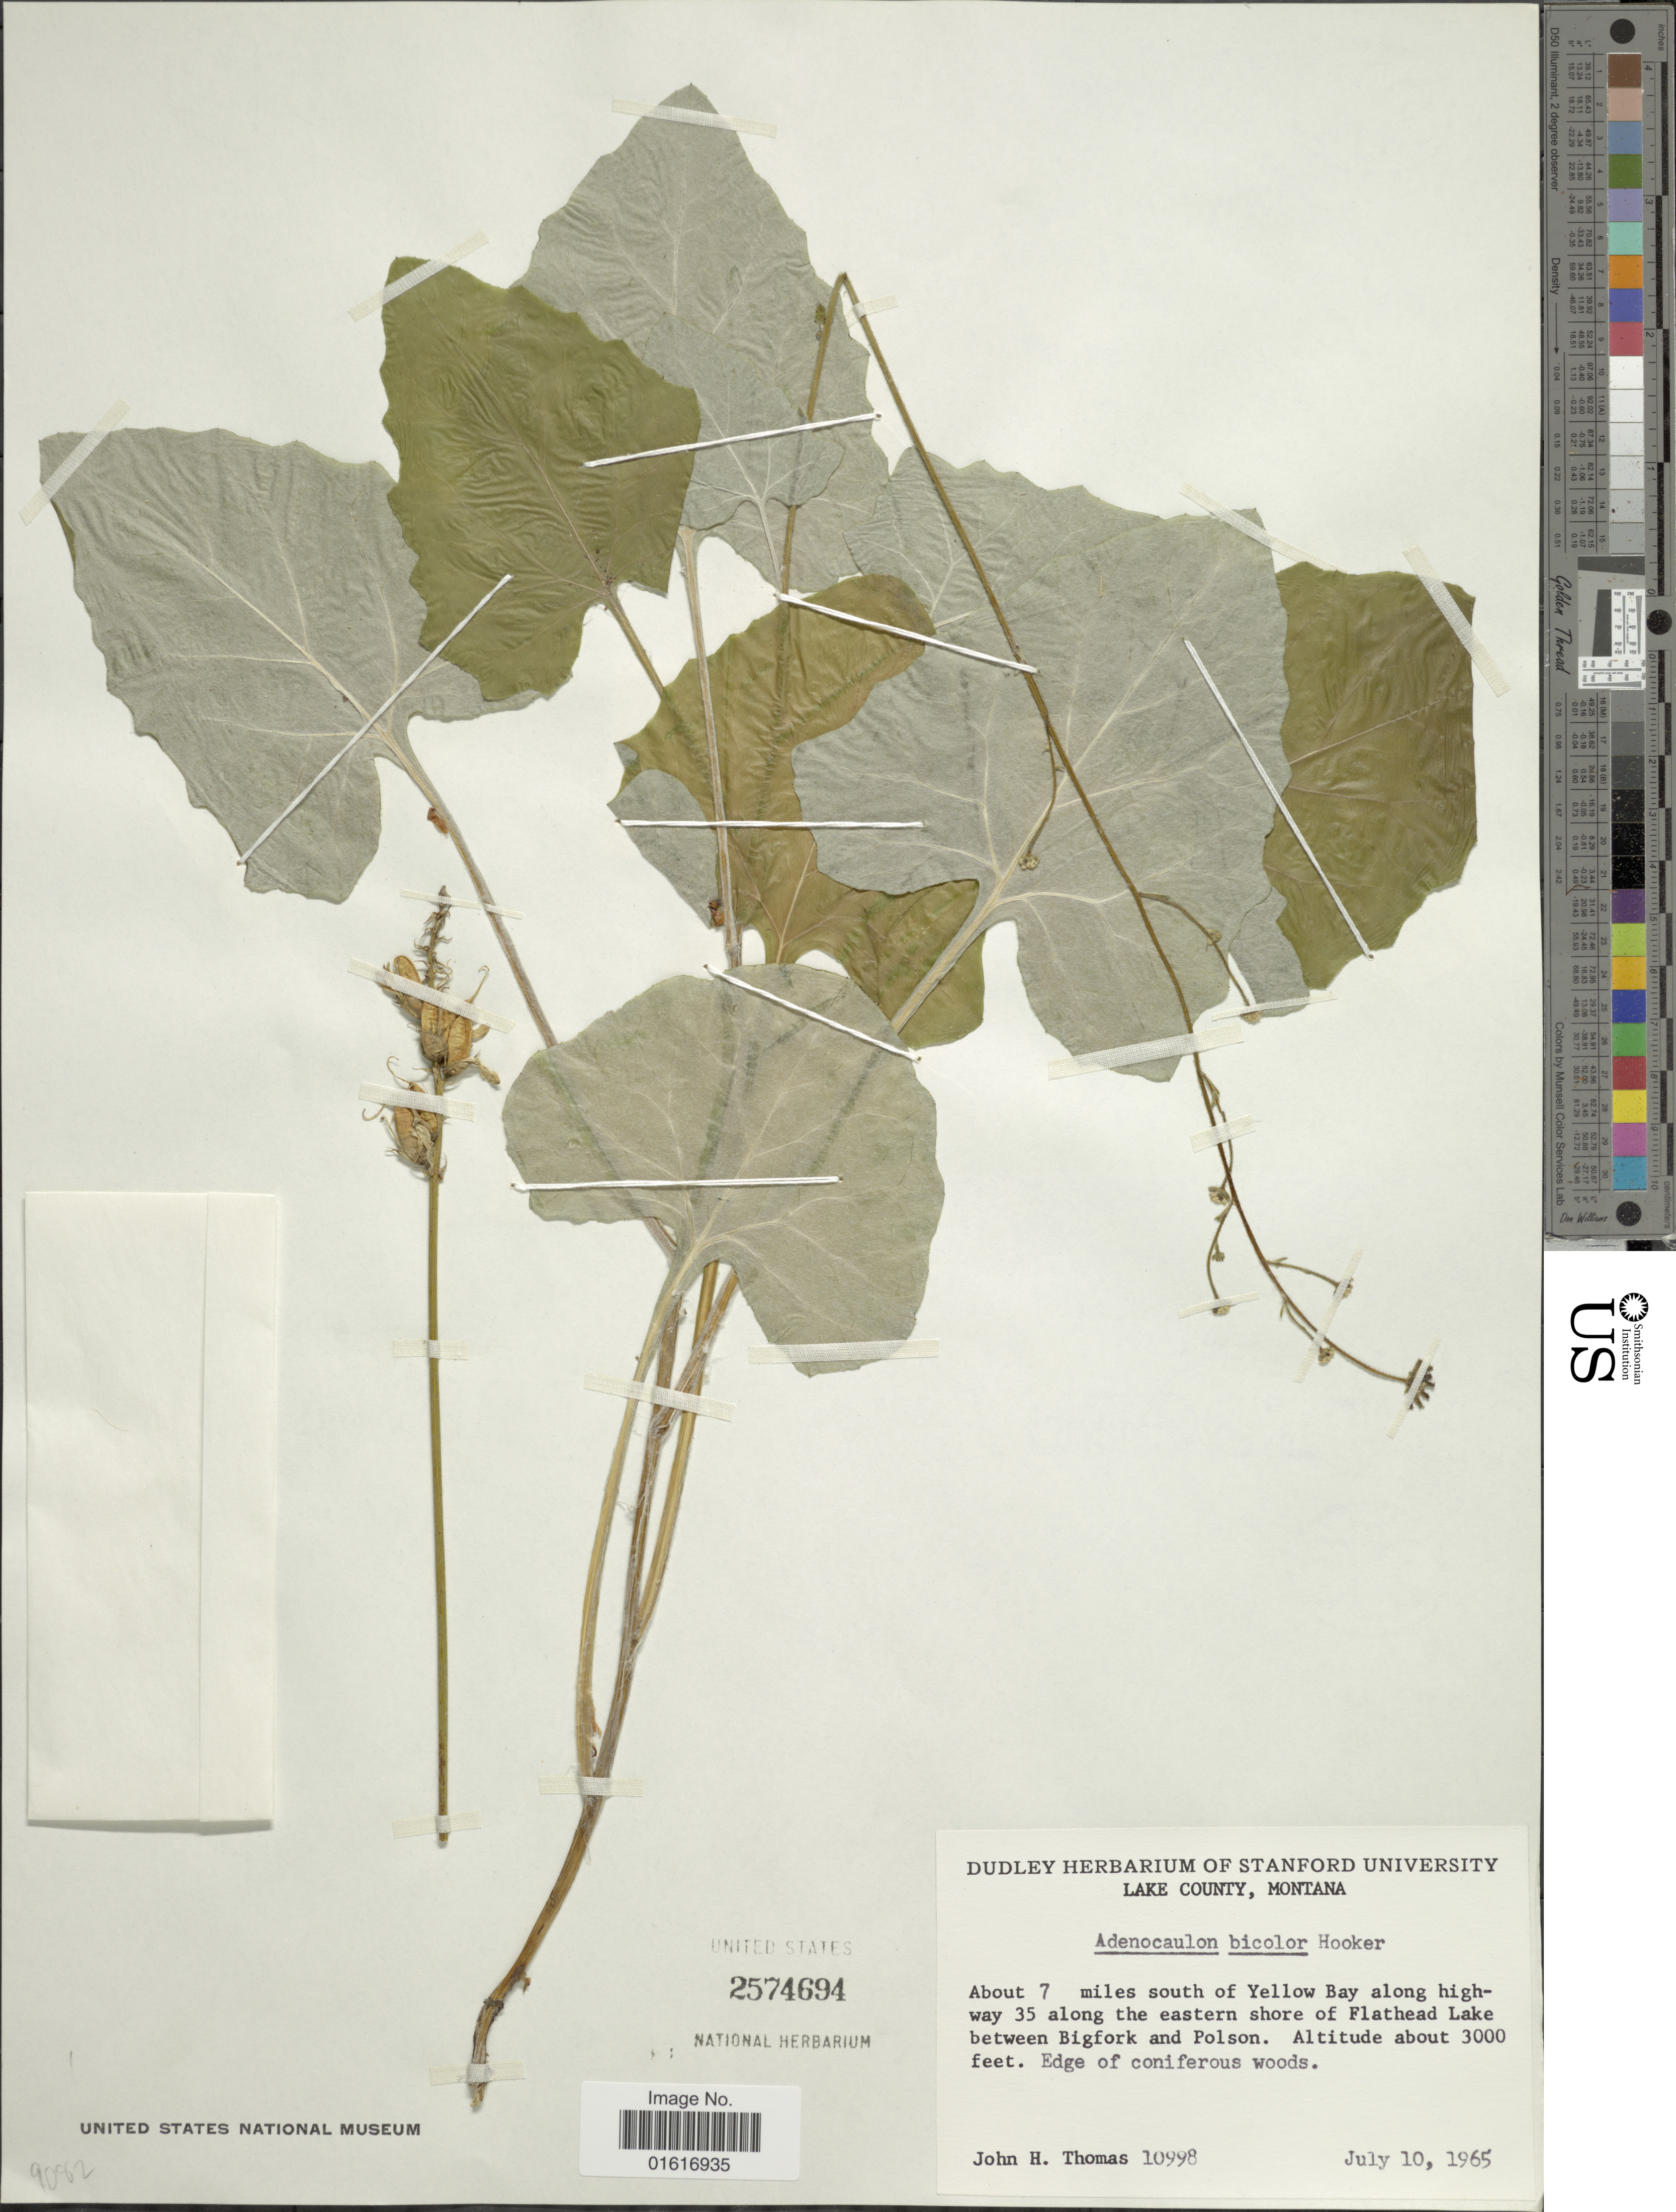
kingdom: Plantae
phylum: Tracheophyta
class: Magnoliopsida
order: Asterales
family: Asteraceae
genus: Adenocaulon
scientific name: Adenocaulon bicolor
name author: Hook.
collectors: J. H. Thomas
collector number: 10998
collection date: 1965-07-10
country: United States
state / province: Montana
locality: Lake County, About 7 miles south of Yellow Bay along highway 35 along the eastern shore of Flathead Lake between Bigfork and Polson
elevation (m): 914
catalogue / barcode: US 2574694